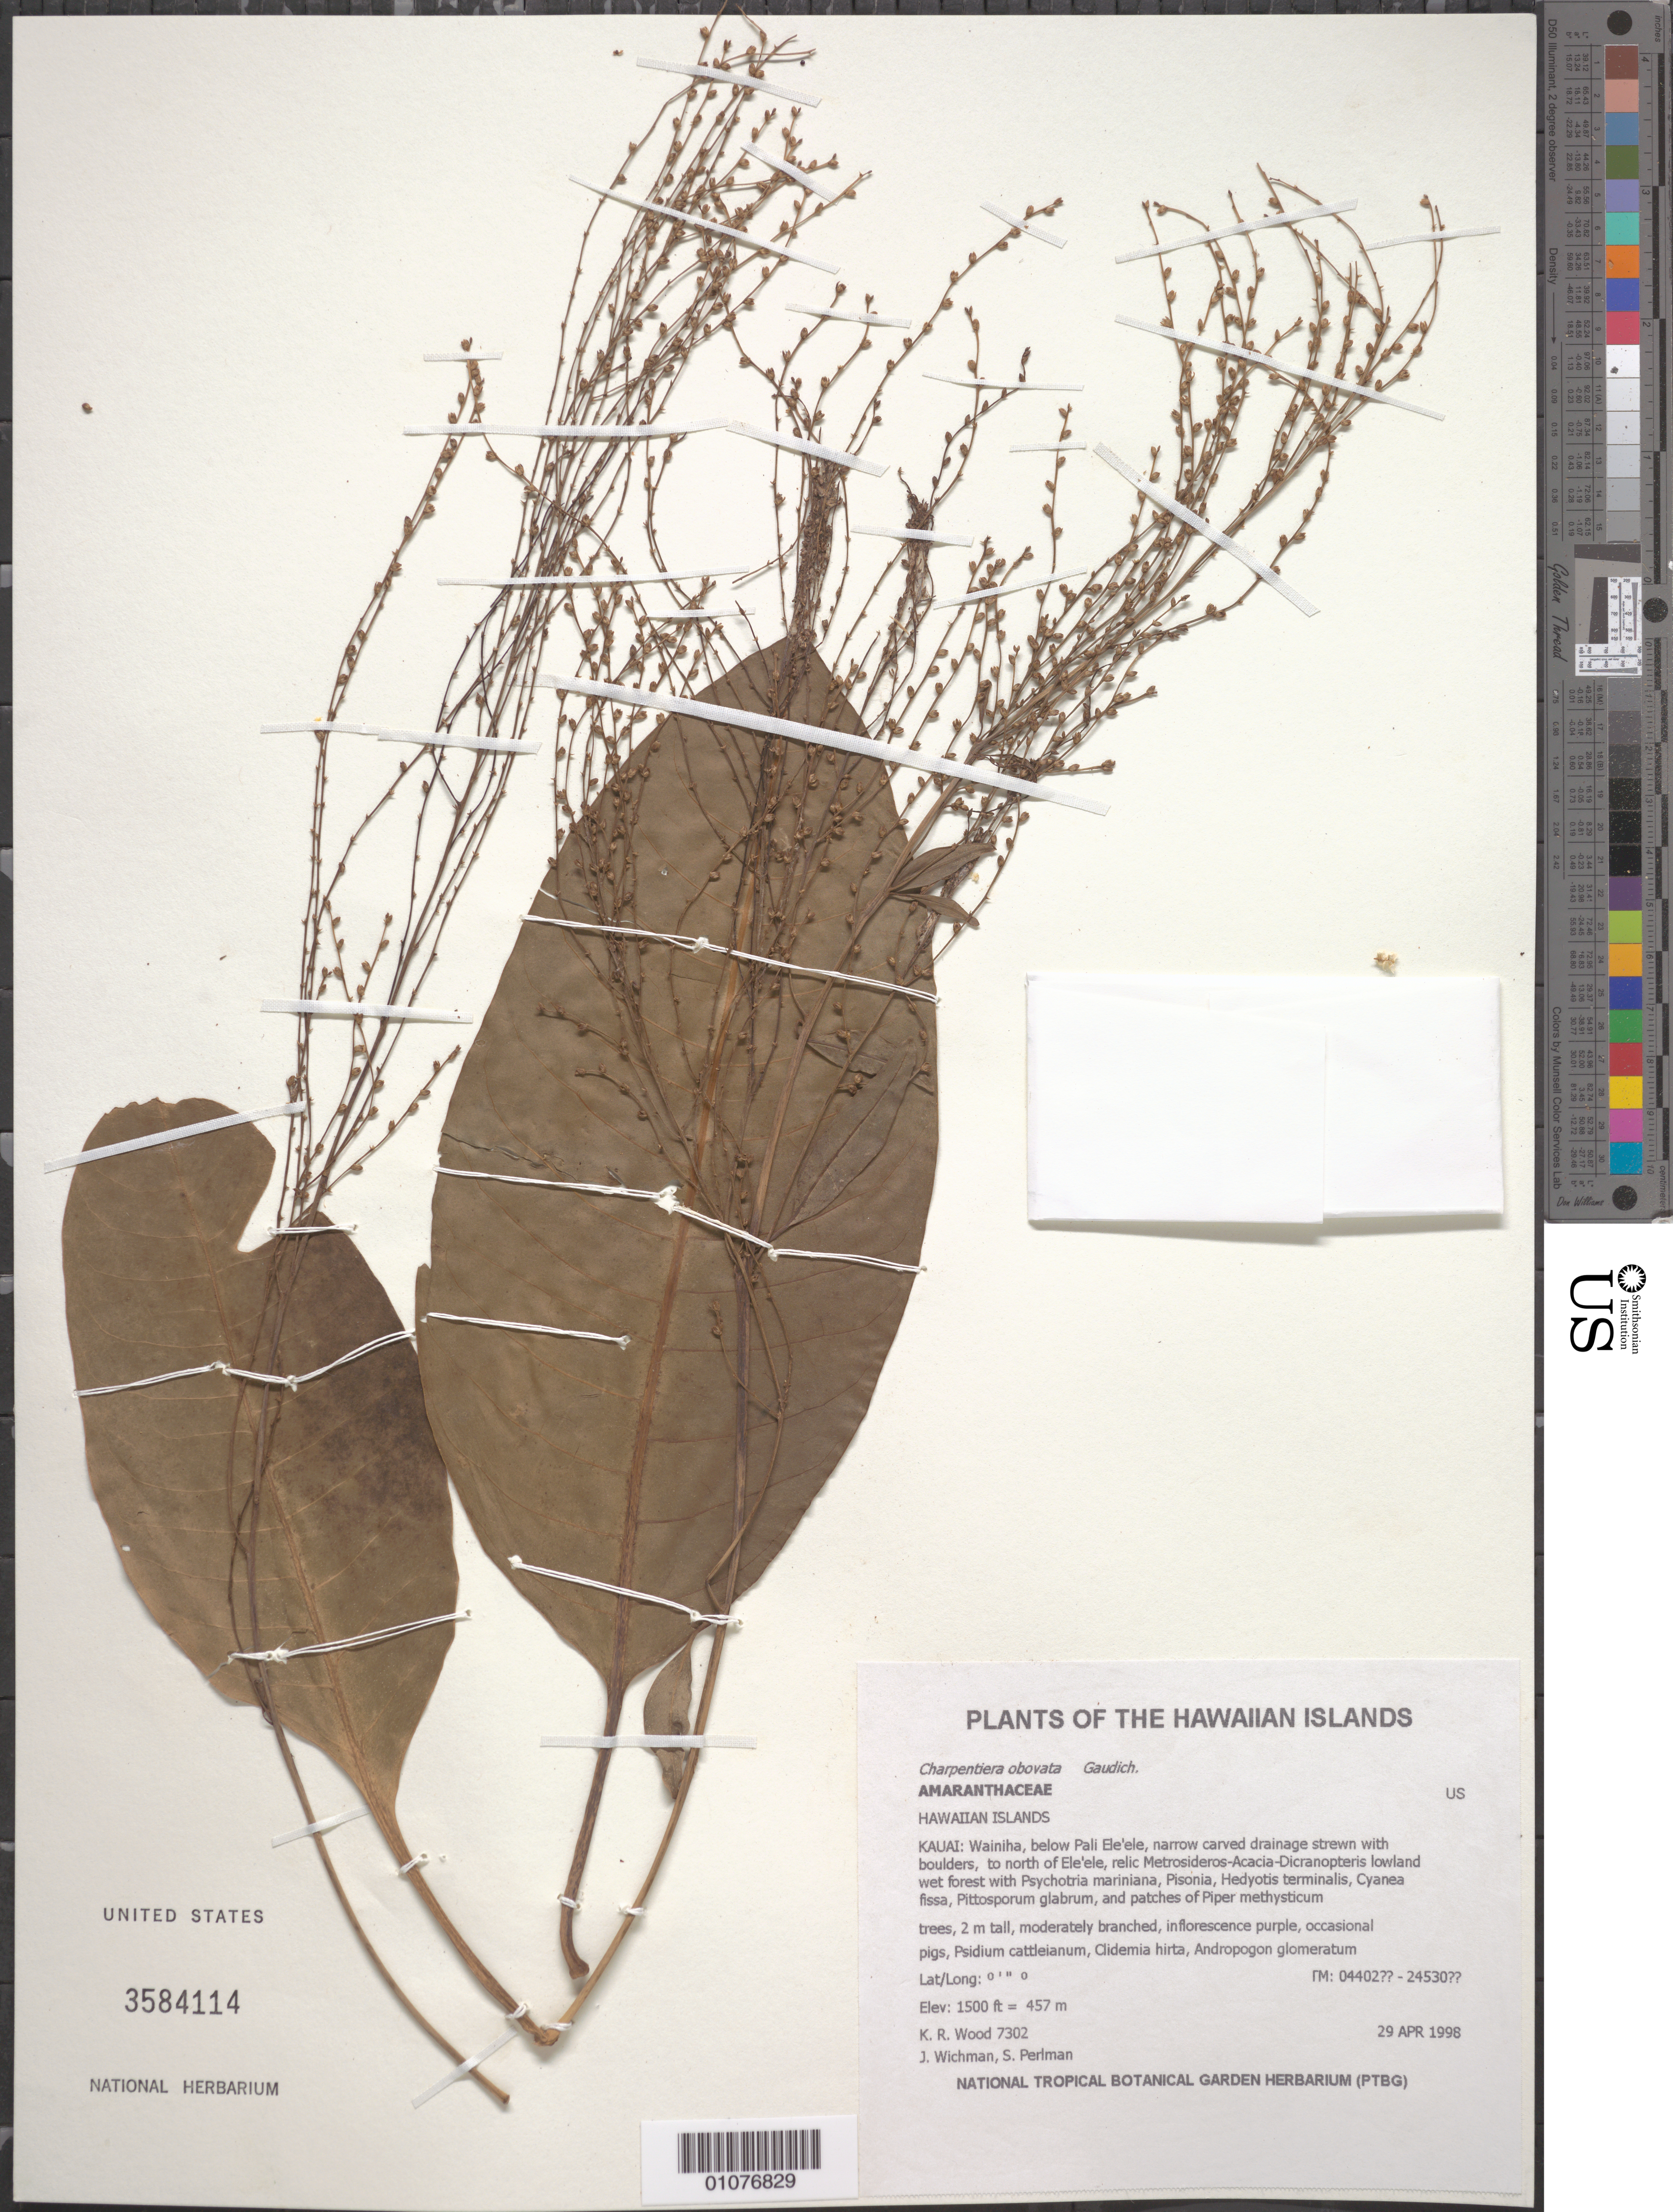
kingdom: Plantae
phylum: Tracheophyta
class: Magnoliopsida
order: Caryophyllales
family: Amaranthaceae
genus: Charpentiera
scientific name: Charpentiera obovata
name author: Gaudich.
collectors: K. R. Wood, J. Wichman & S. P. Perlman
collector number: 7302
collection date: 1998-04-29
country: United States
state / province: Hawaii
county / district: Kauai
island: Kaua'i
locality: Wainiha, below Pali Ele'ele, narrow carved drainage strewn with boulders, to N of Ele'ele.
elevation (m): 457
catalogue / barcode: US 3584114